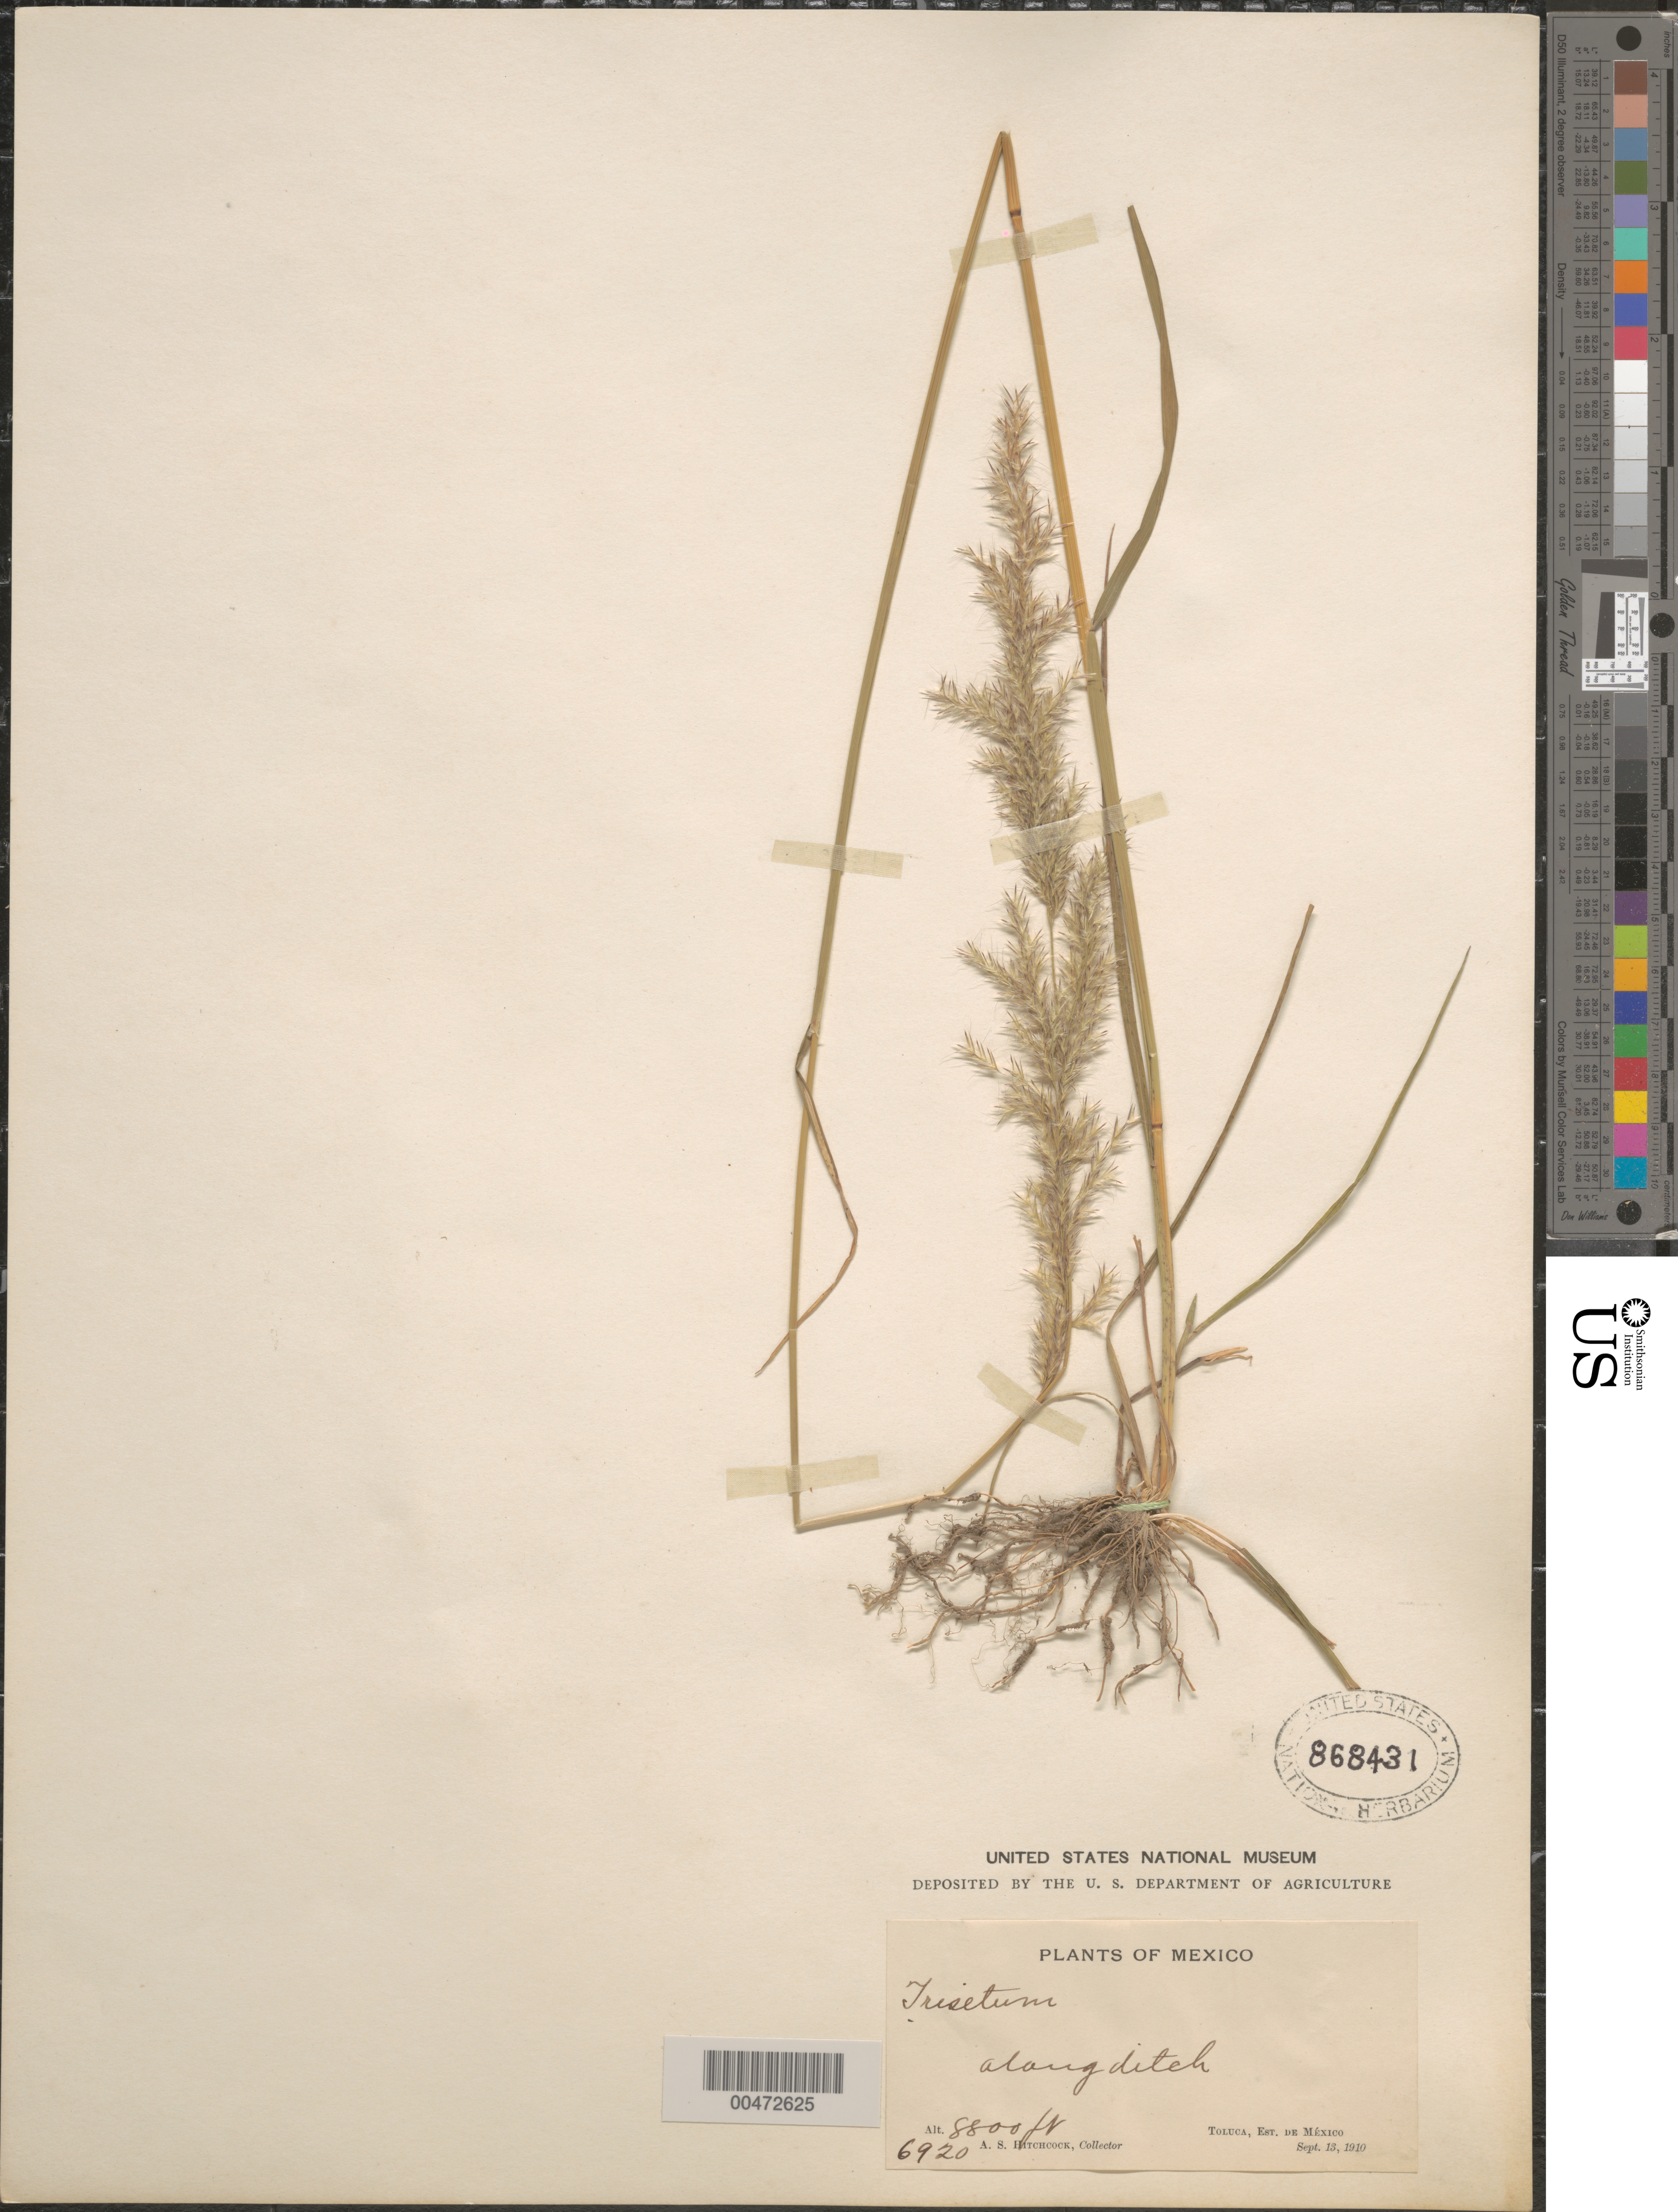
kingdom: Plantae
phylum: Tracheophyta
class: Liliopsida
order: Poales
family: Poaceae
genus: Trisetum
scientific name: Trisetum deyeuxioides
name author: (Kunth) Kunth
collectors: A. S. Hitchcock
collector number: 6920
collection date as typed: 13 Sep 1910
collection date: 1910-09-13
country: Mexico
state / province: México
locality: Toluca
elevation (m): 2682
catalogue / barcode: US 868431